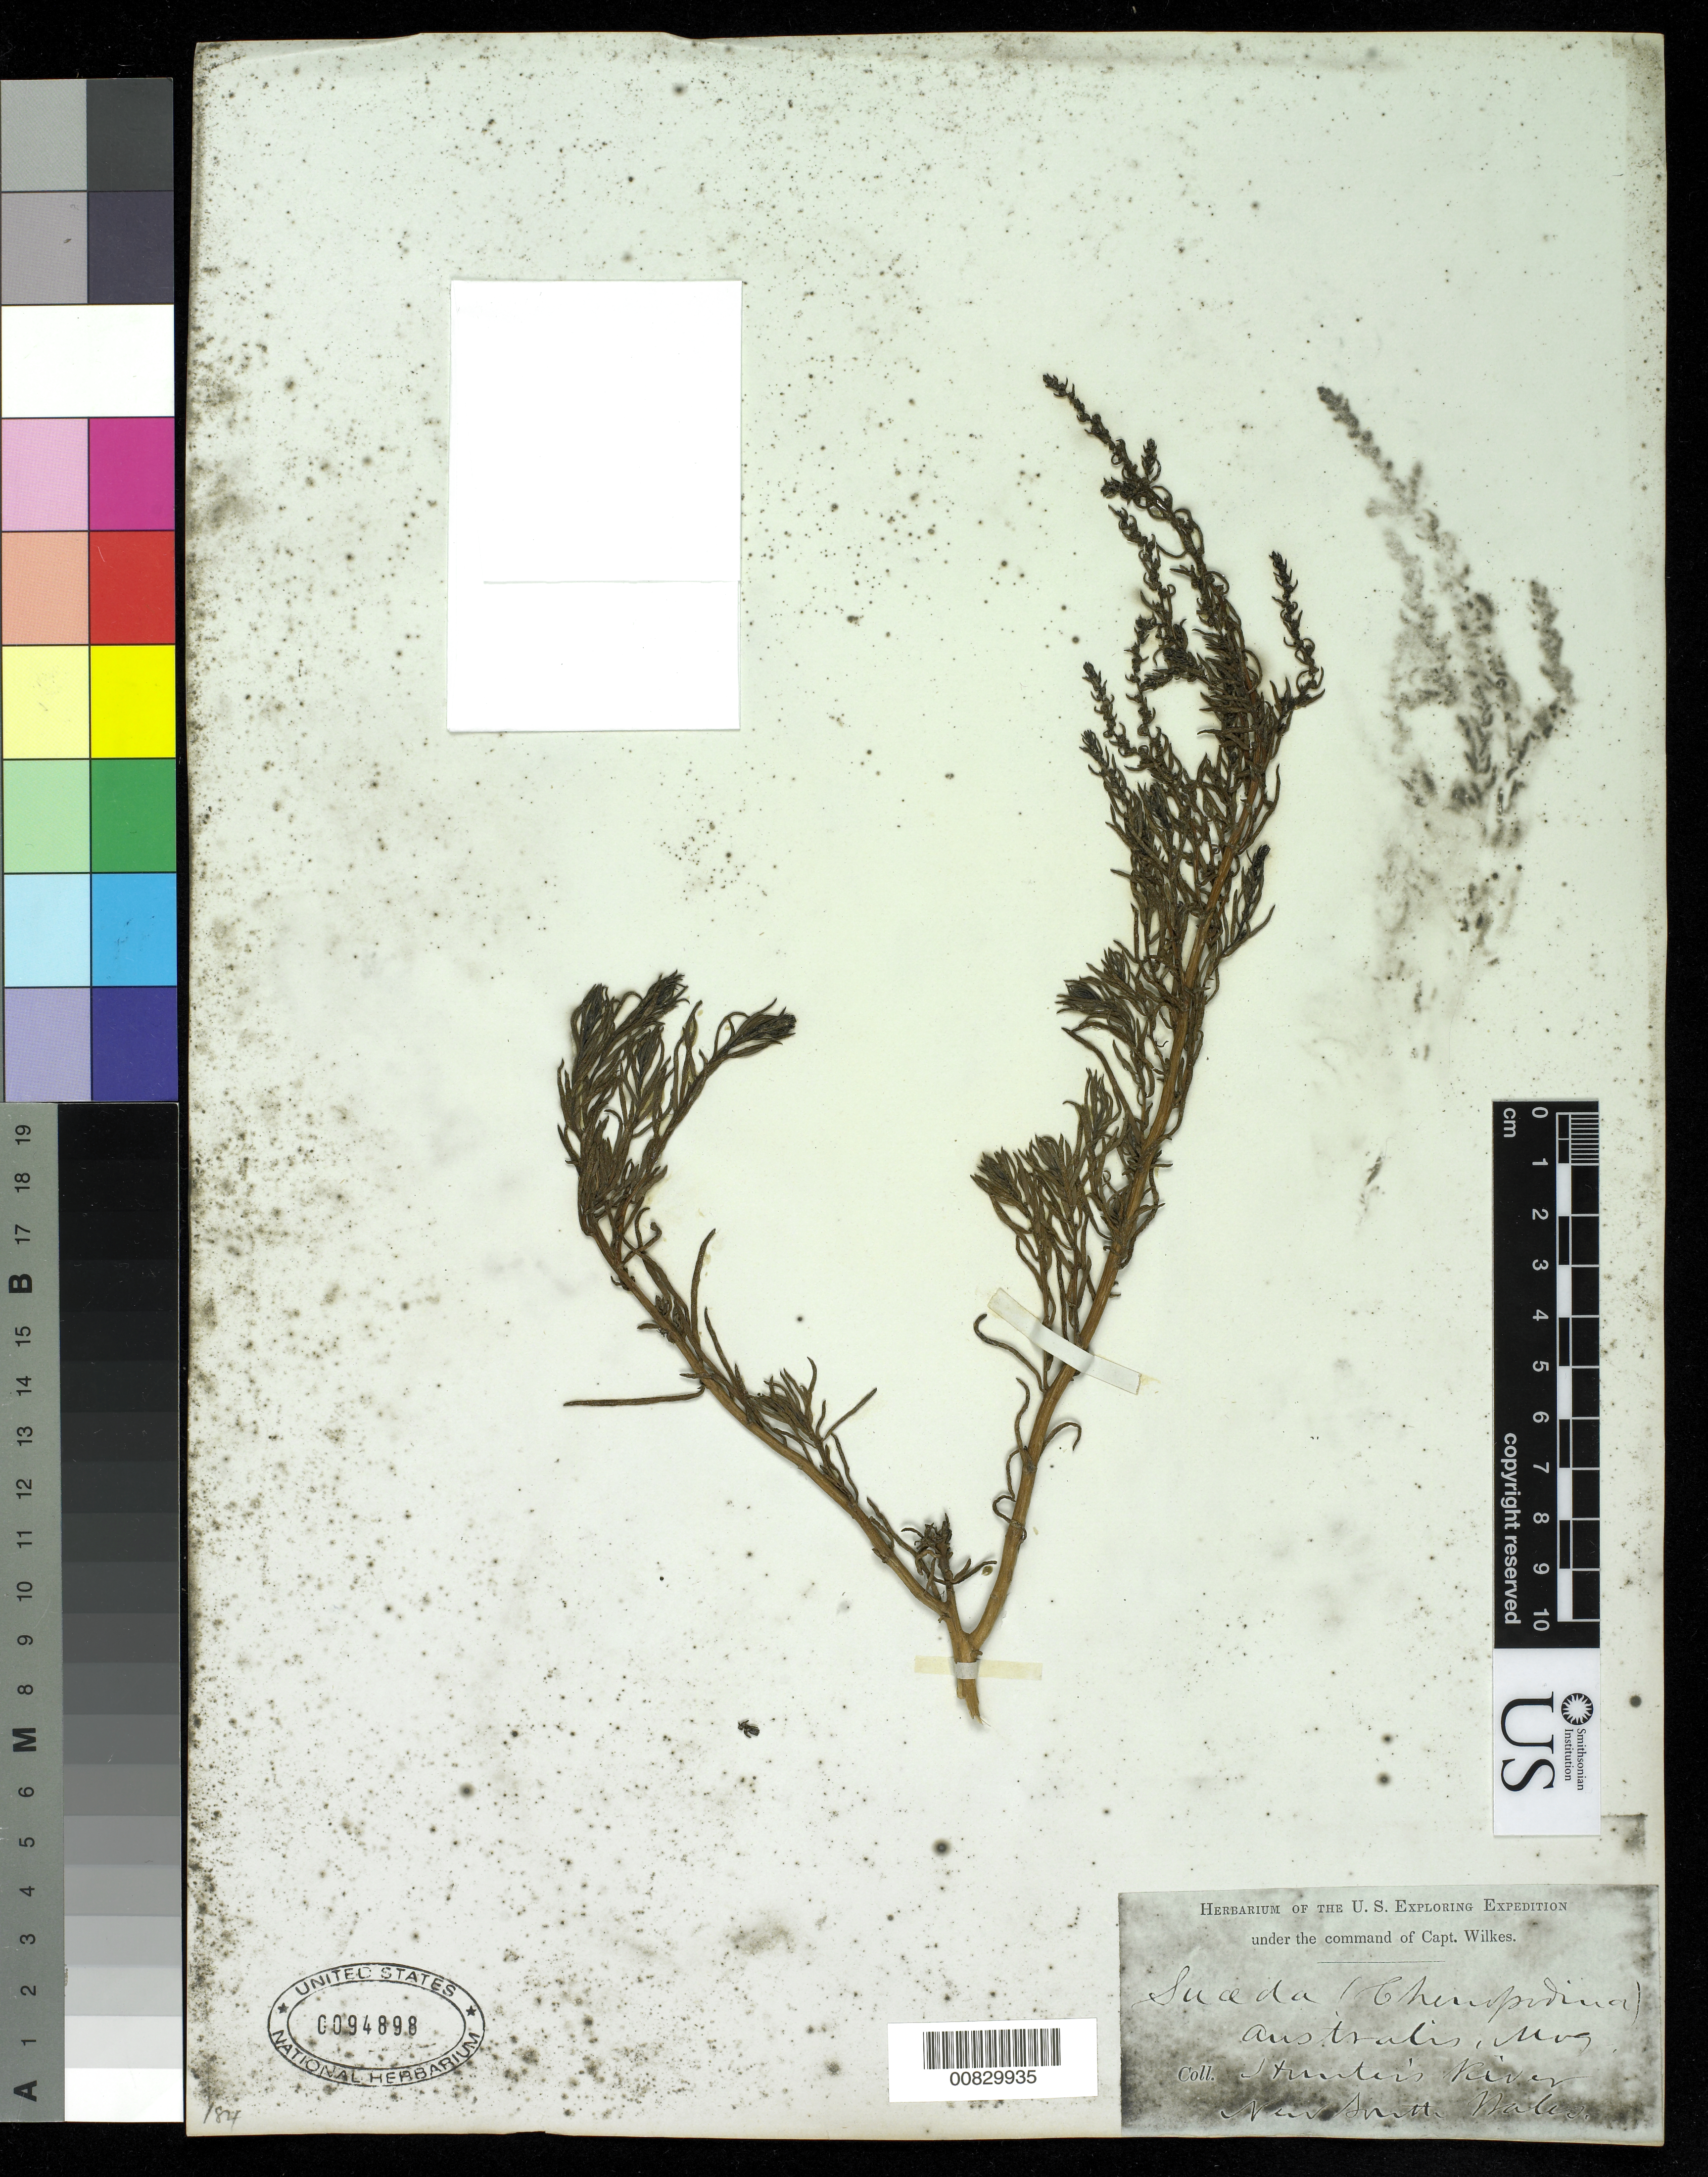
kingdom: Plantae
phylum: Tracheophyta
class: Magnoliopsida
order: Caryophyllales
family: Amaranthaceae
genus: Suaeda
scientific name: Suaeda australis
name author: (R. Br.) Moq.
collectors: Wilkes Explor. Exped.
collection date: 1838/1842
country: Australia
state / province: New South Wales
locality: Hunter's River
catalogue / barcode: US 94898